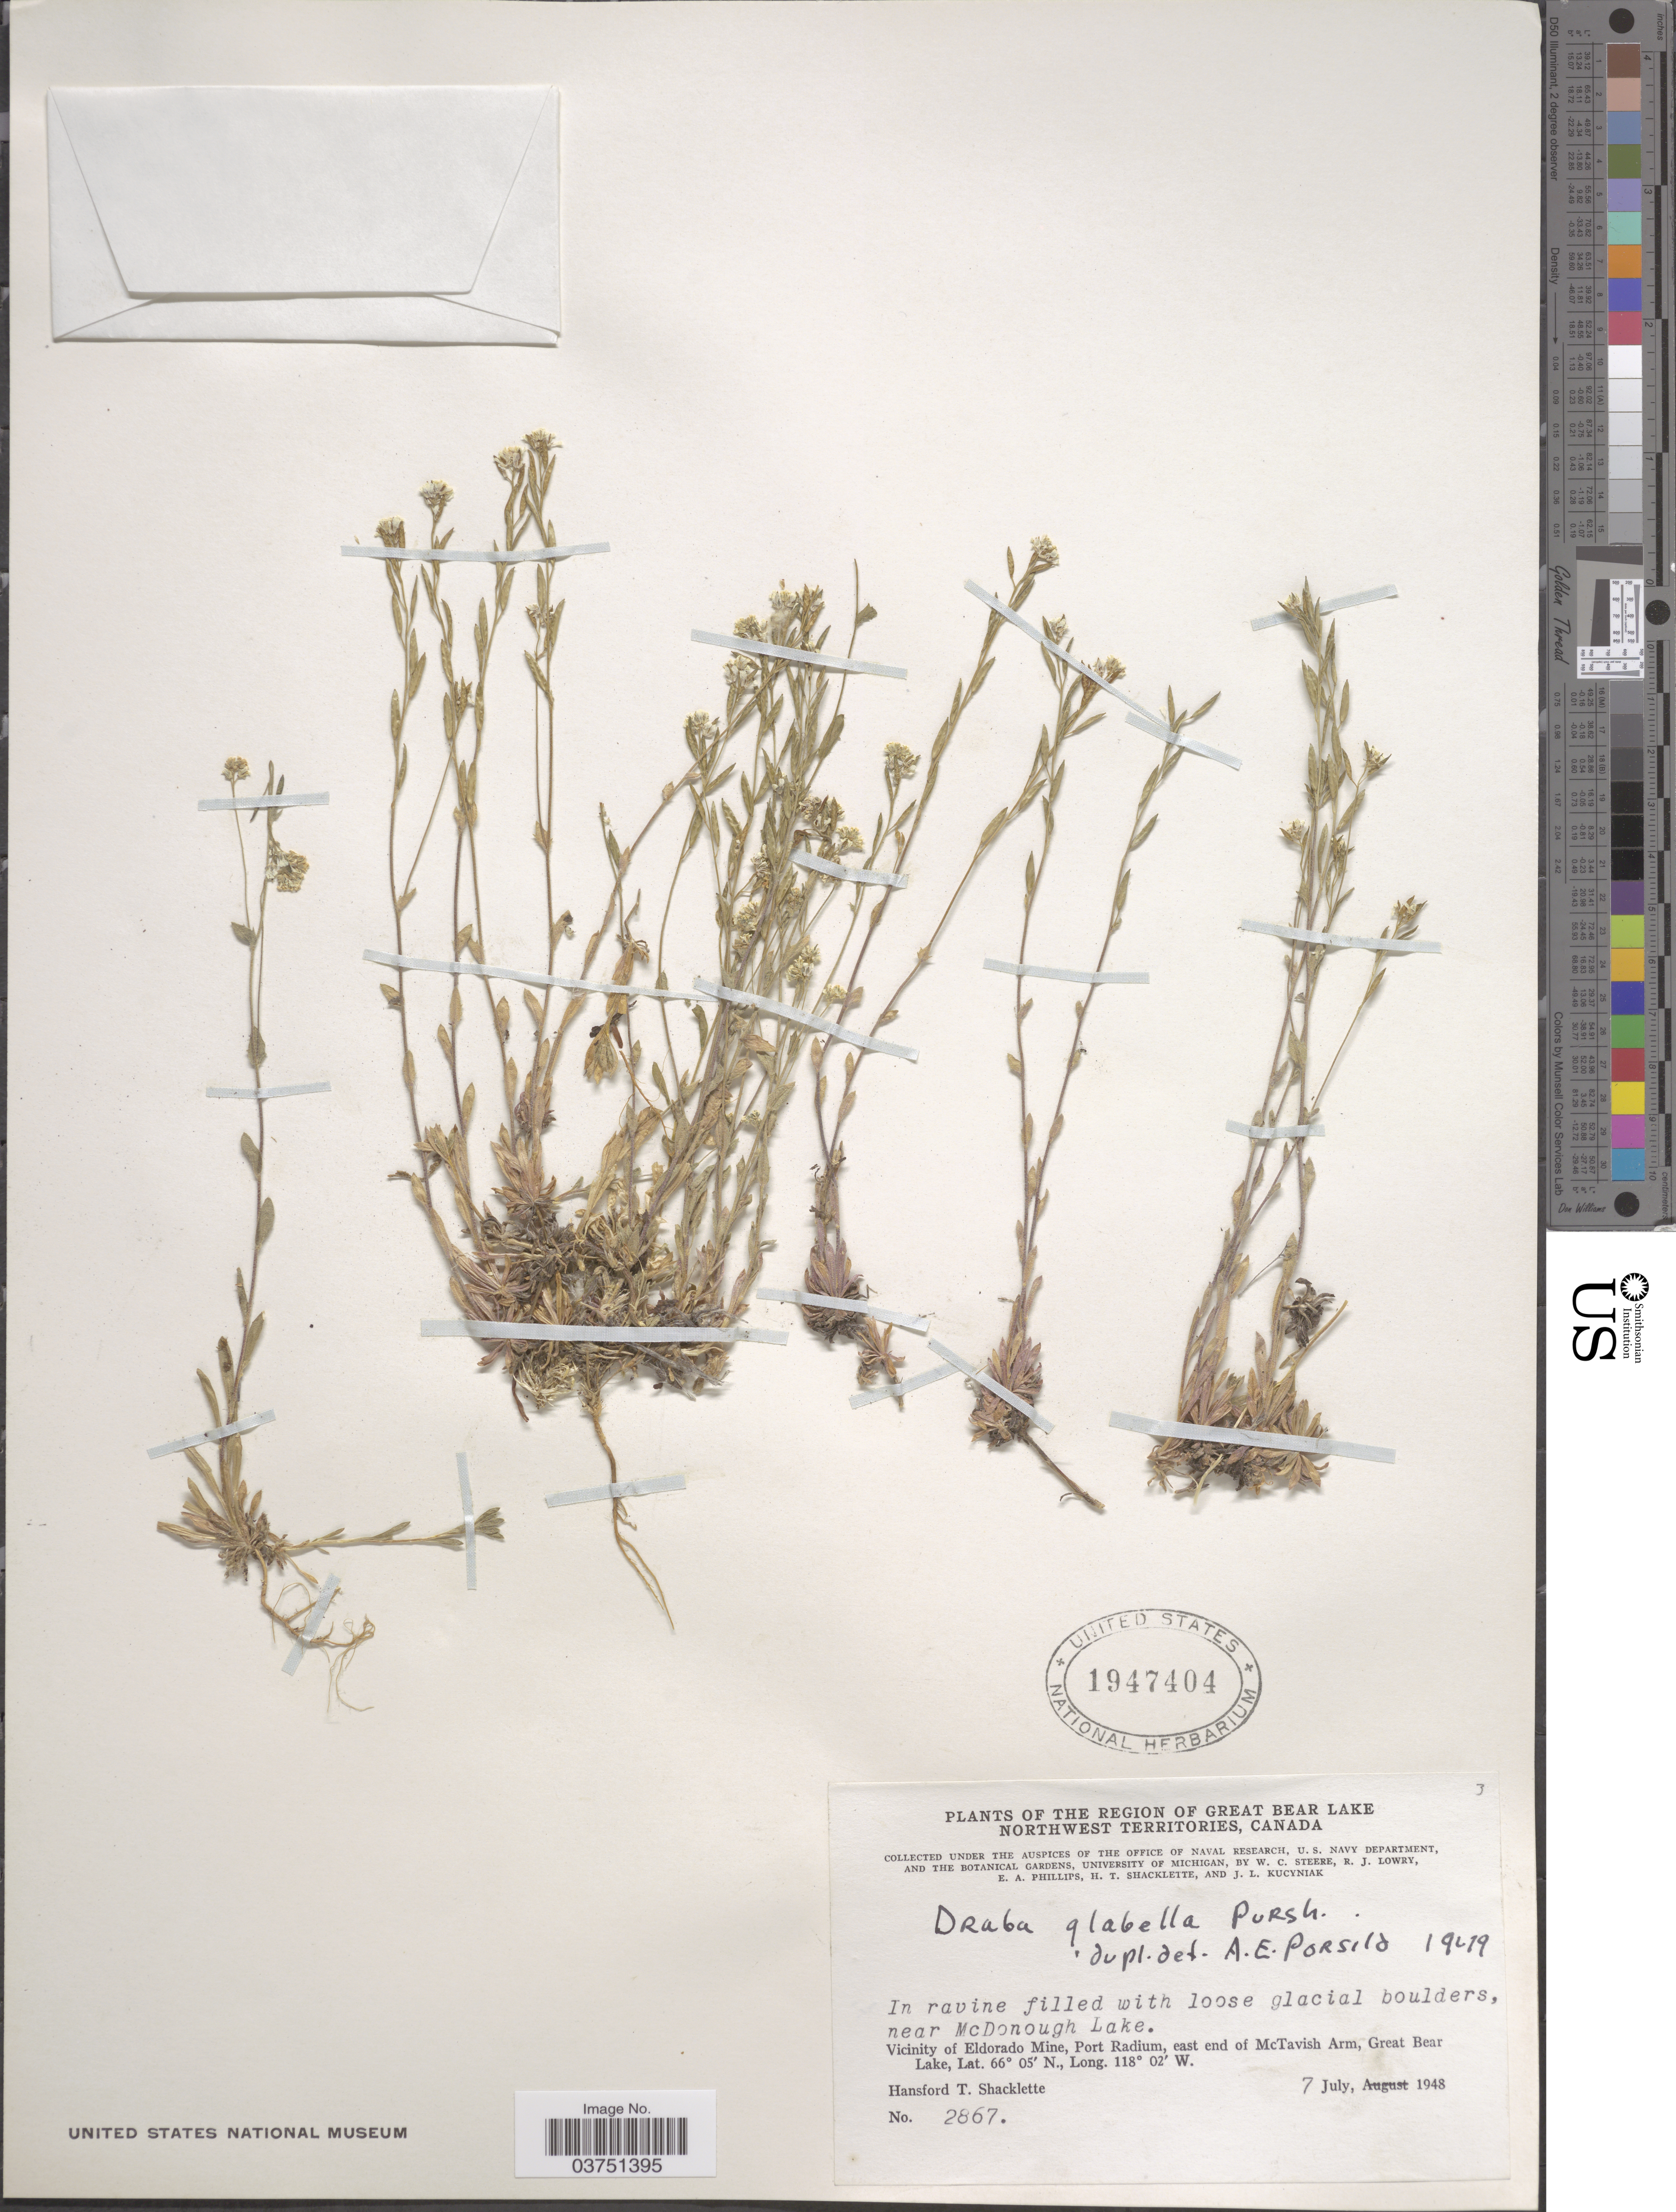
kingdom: Plantae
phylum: Tracheophyta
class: Magnoliopsida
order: Brassicales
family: Brassicaceae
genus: Draba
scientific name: Draba glabella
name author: Pursh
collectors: H. Shacklette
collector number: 2867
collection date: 1948-07-07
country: Canada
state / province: Northwest Territories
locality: The Region Of Great Bear Lake. Near McDonough Lake. Vicinity of Eldorado Mine, Port Radium, east end of McTavish Arm, Great Bear Lake.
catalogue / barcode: US 1947404